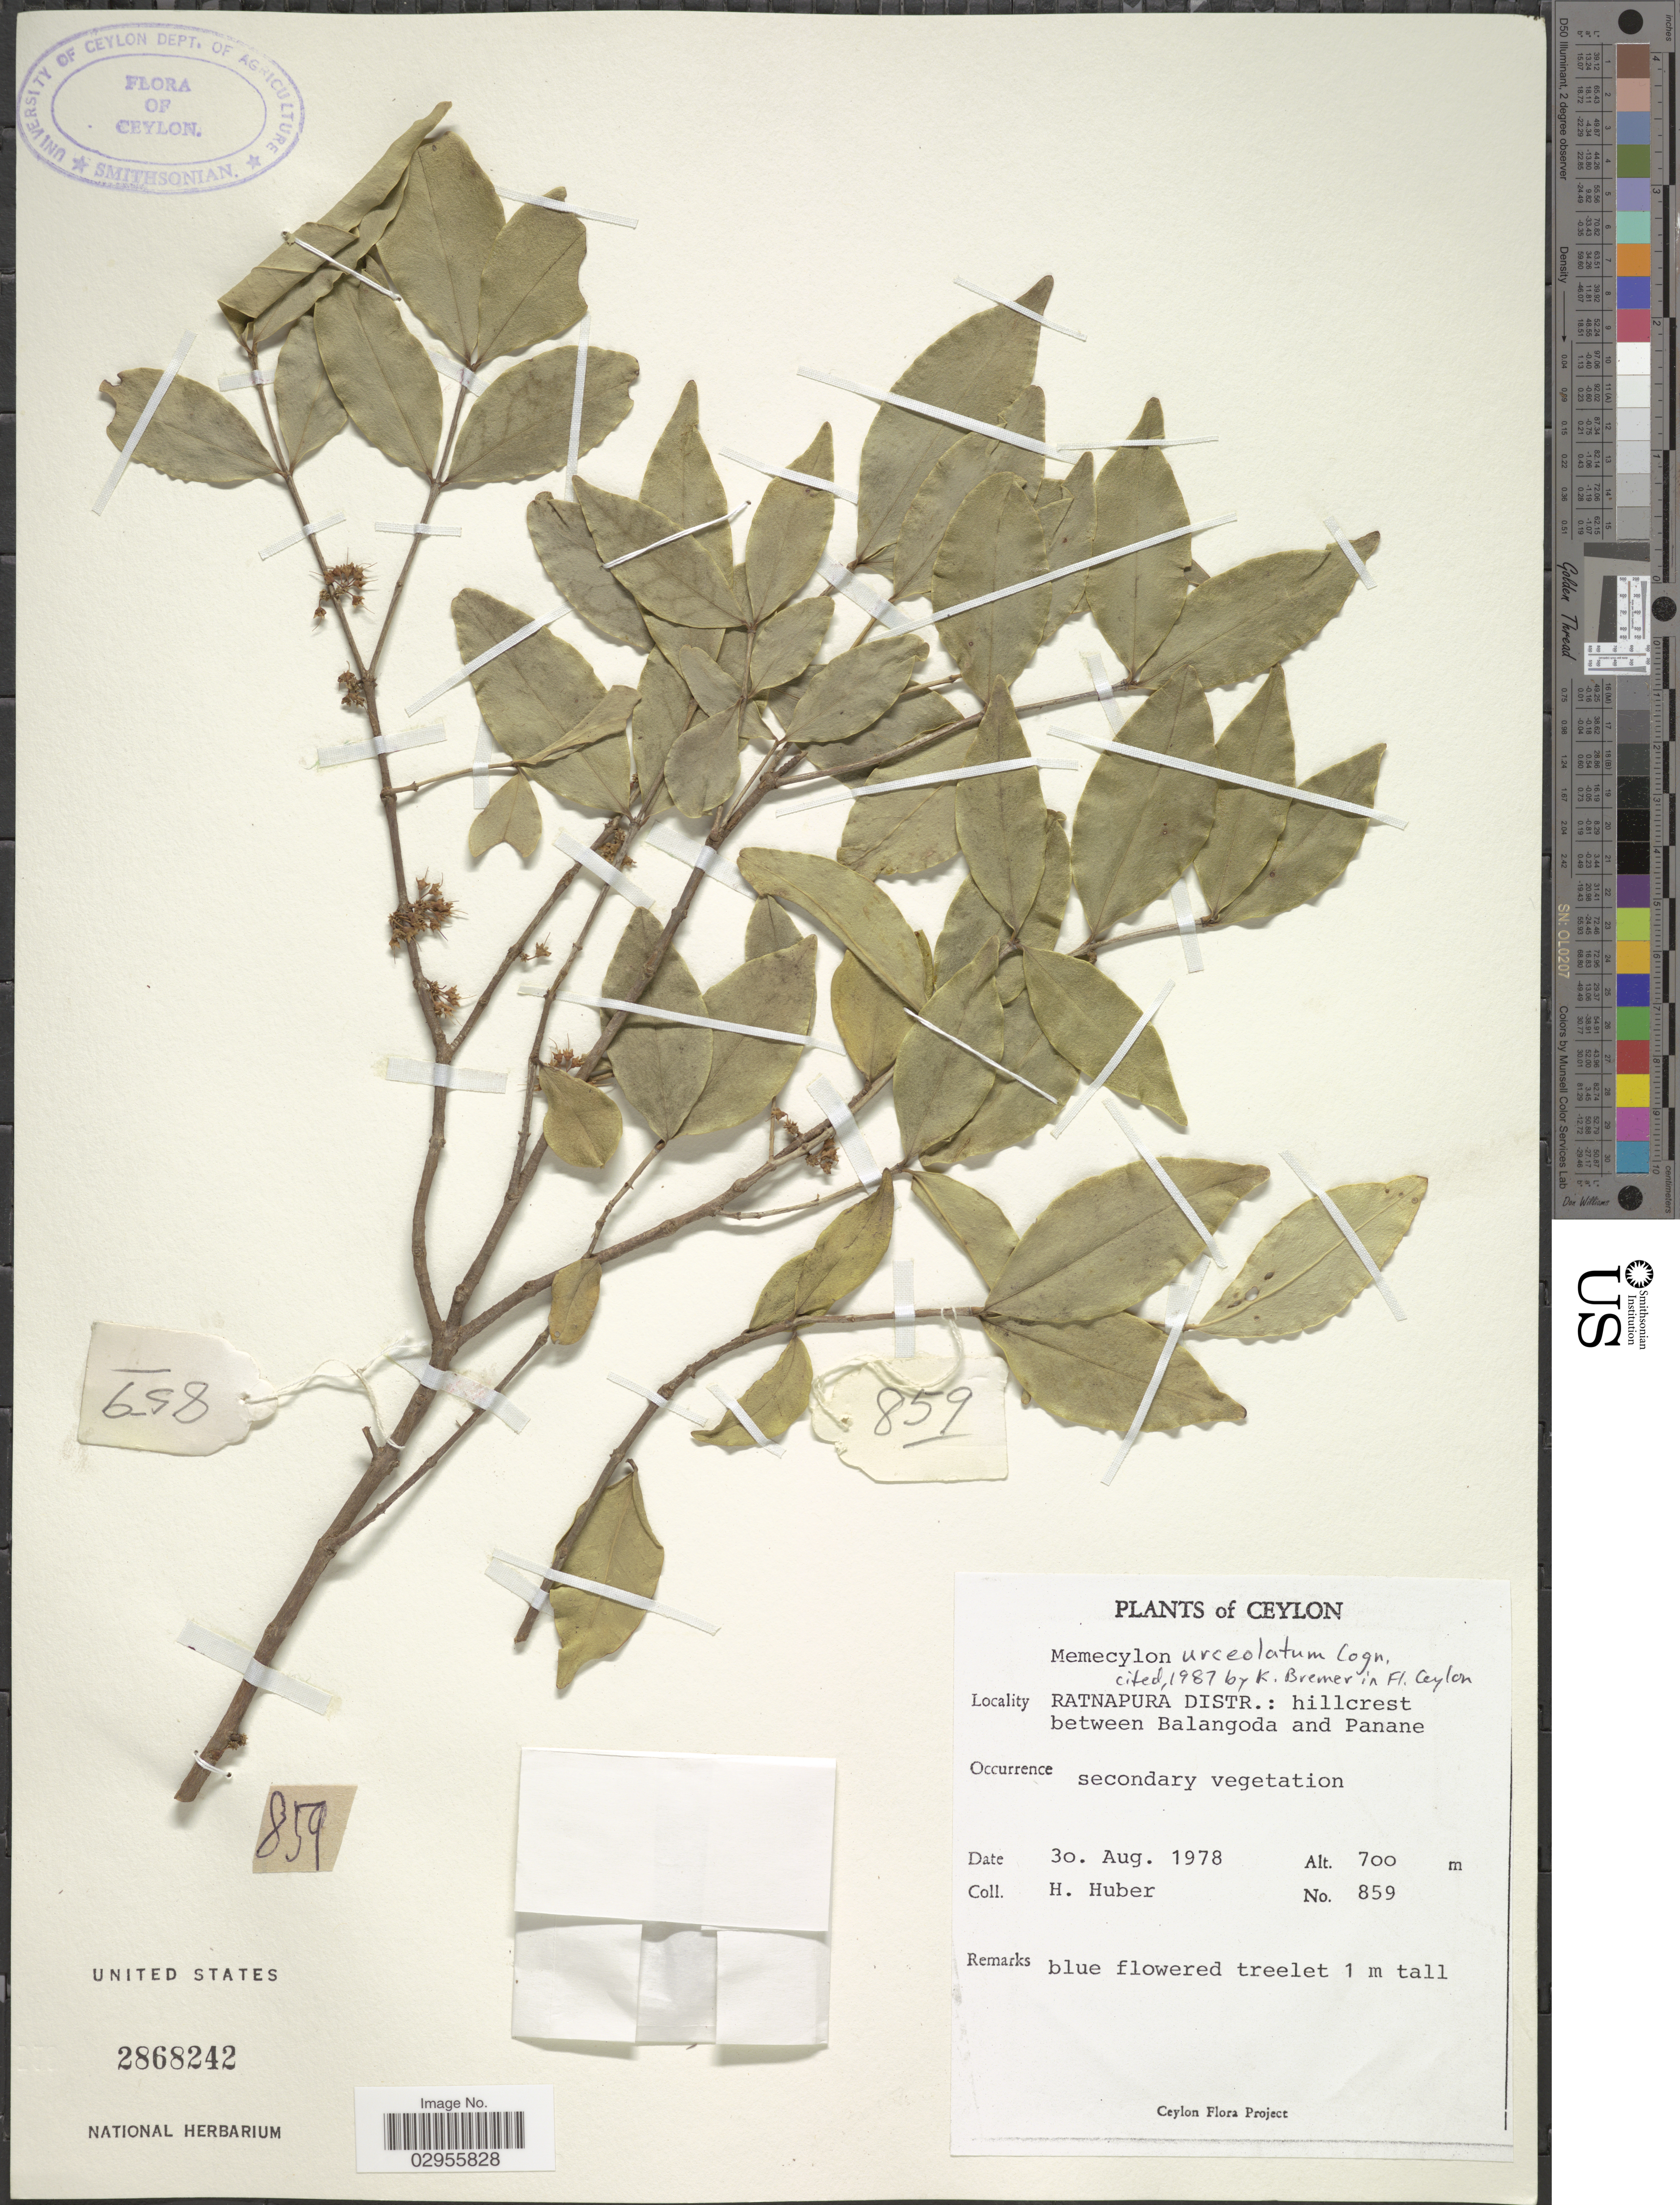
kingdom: Plantae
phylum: Tracheophyta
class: Magnoliopsida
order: Myrtales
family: Melastomataceae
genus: Memecylon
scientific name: Memecylon urceolatum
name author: Cogn.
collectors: H. Huber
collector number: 859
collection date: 1978-08-30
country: Sri Lanka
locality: Ceylon, Ratnapura Distr.: hillcrest between Balangoda and Panane.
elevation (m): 700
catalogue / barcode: US 2868242